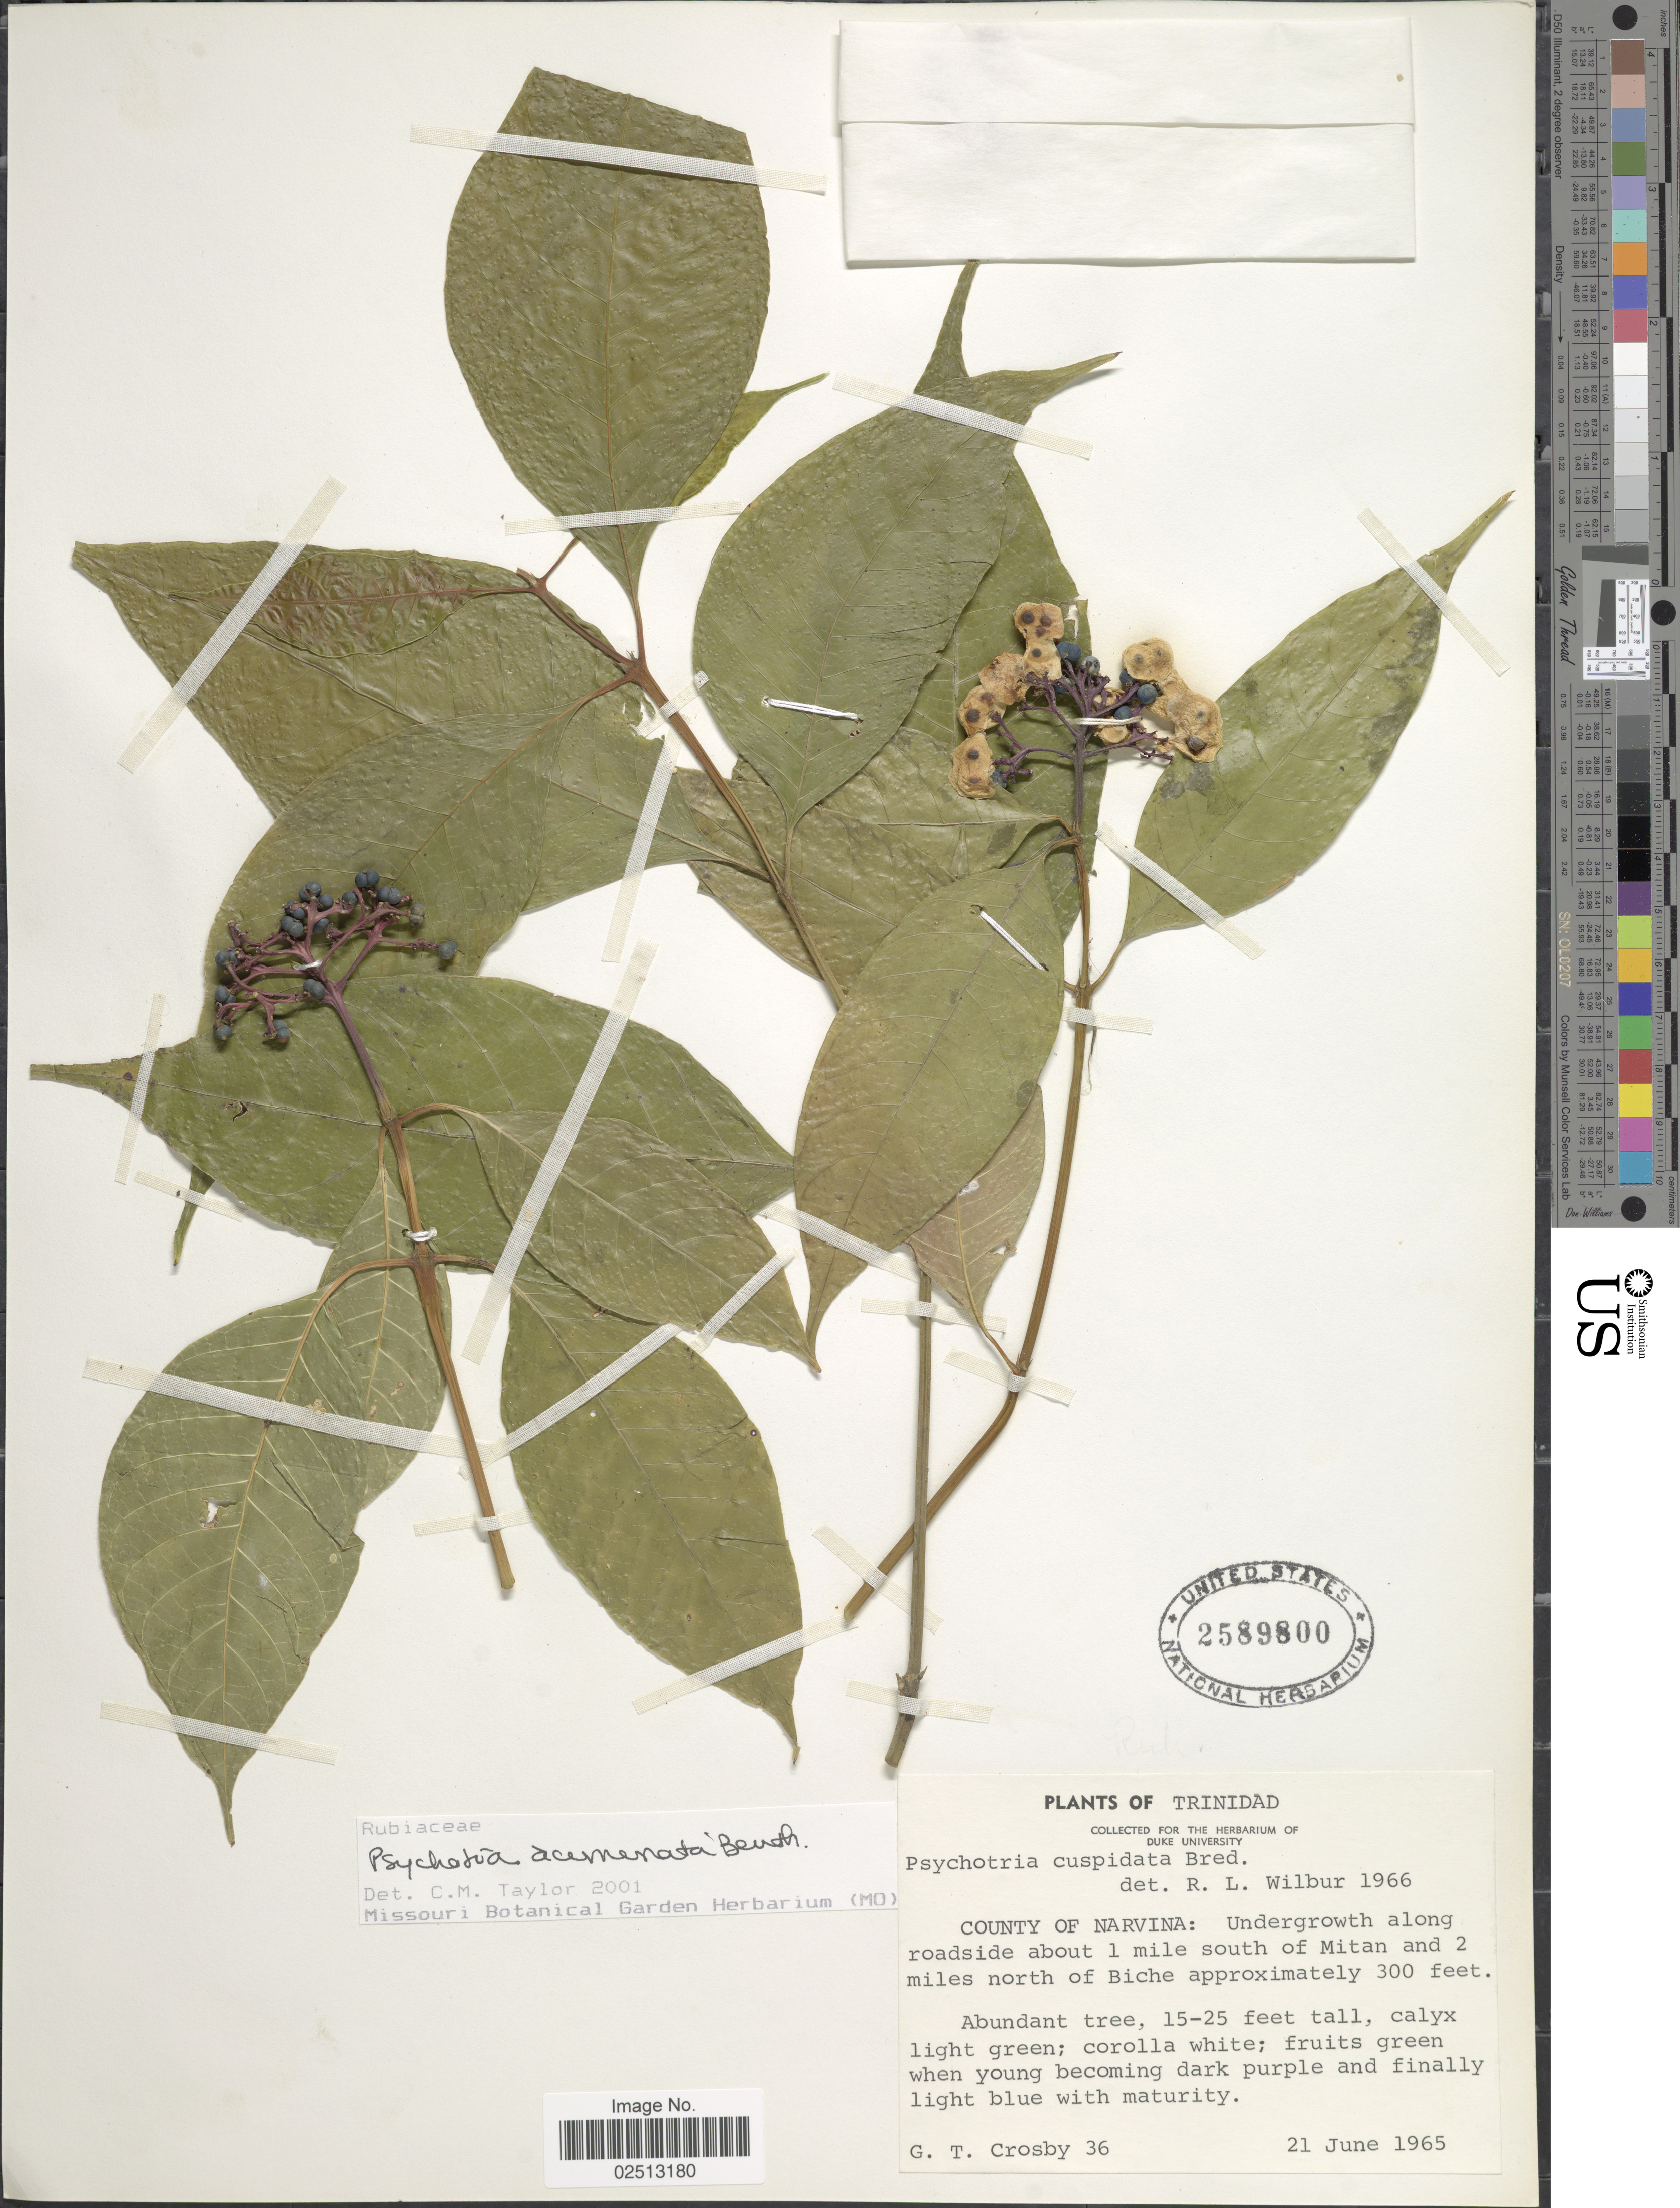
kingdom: Plantae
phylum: Tracheophyta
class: Magnoliopsida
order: Gentianales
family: Rubiaceae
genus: Psychotria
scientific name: Psychotria acuminata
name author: Benth.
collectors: G. T. Crosby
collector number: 36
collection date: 1965-06-21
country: Trinidad and Tobago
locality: Trinidad, County of Narvina: Undergrowth along roadside about 1 mile south of Mitan and 2 miles north of Biche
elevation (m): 91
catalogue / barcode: US 2589800